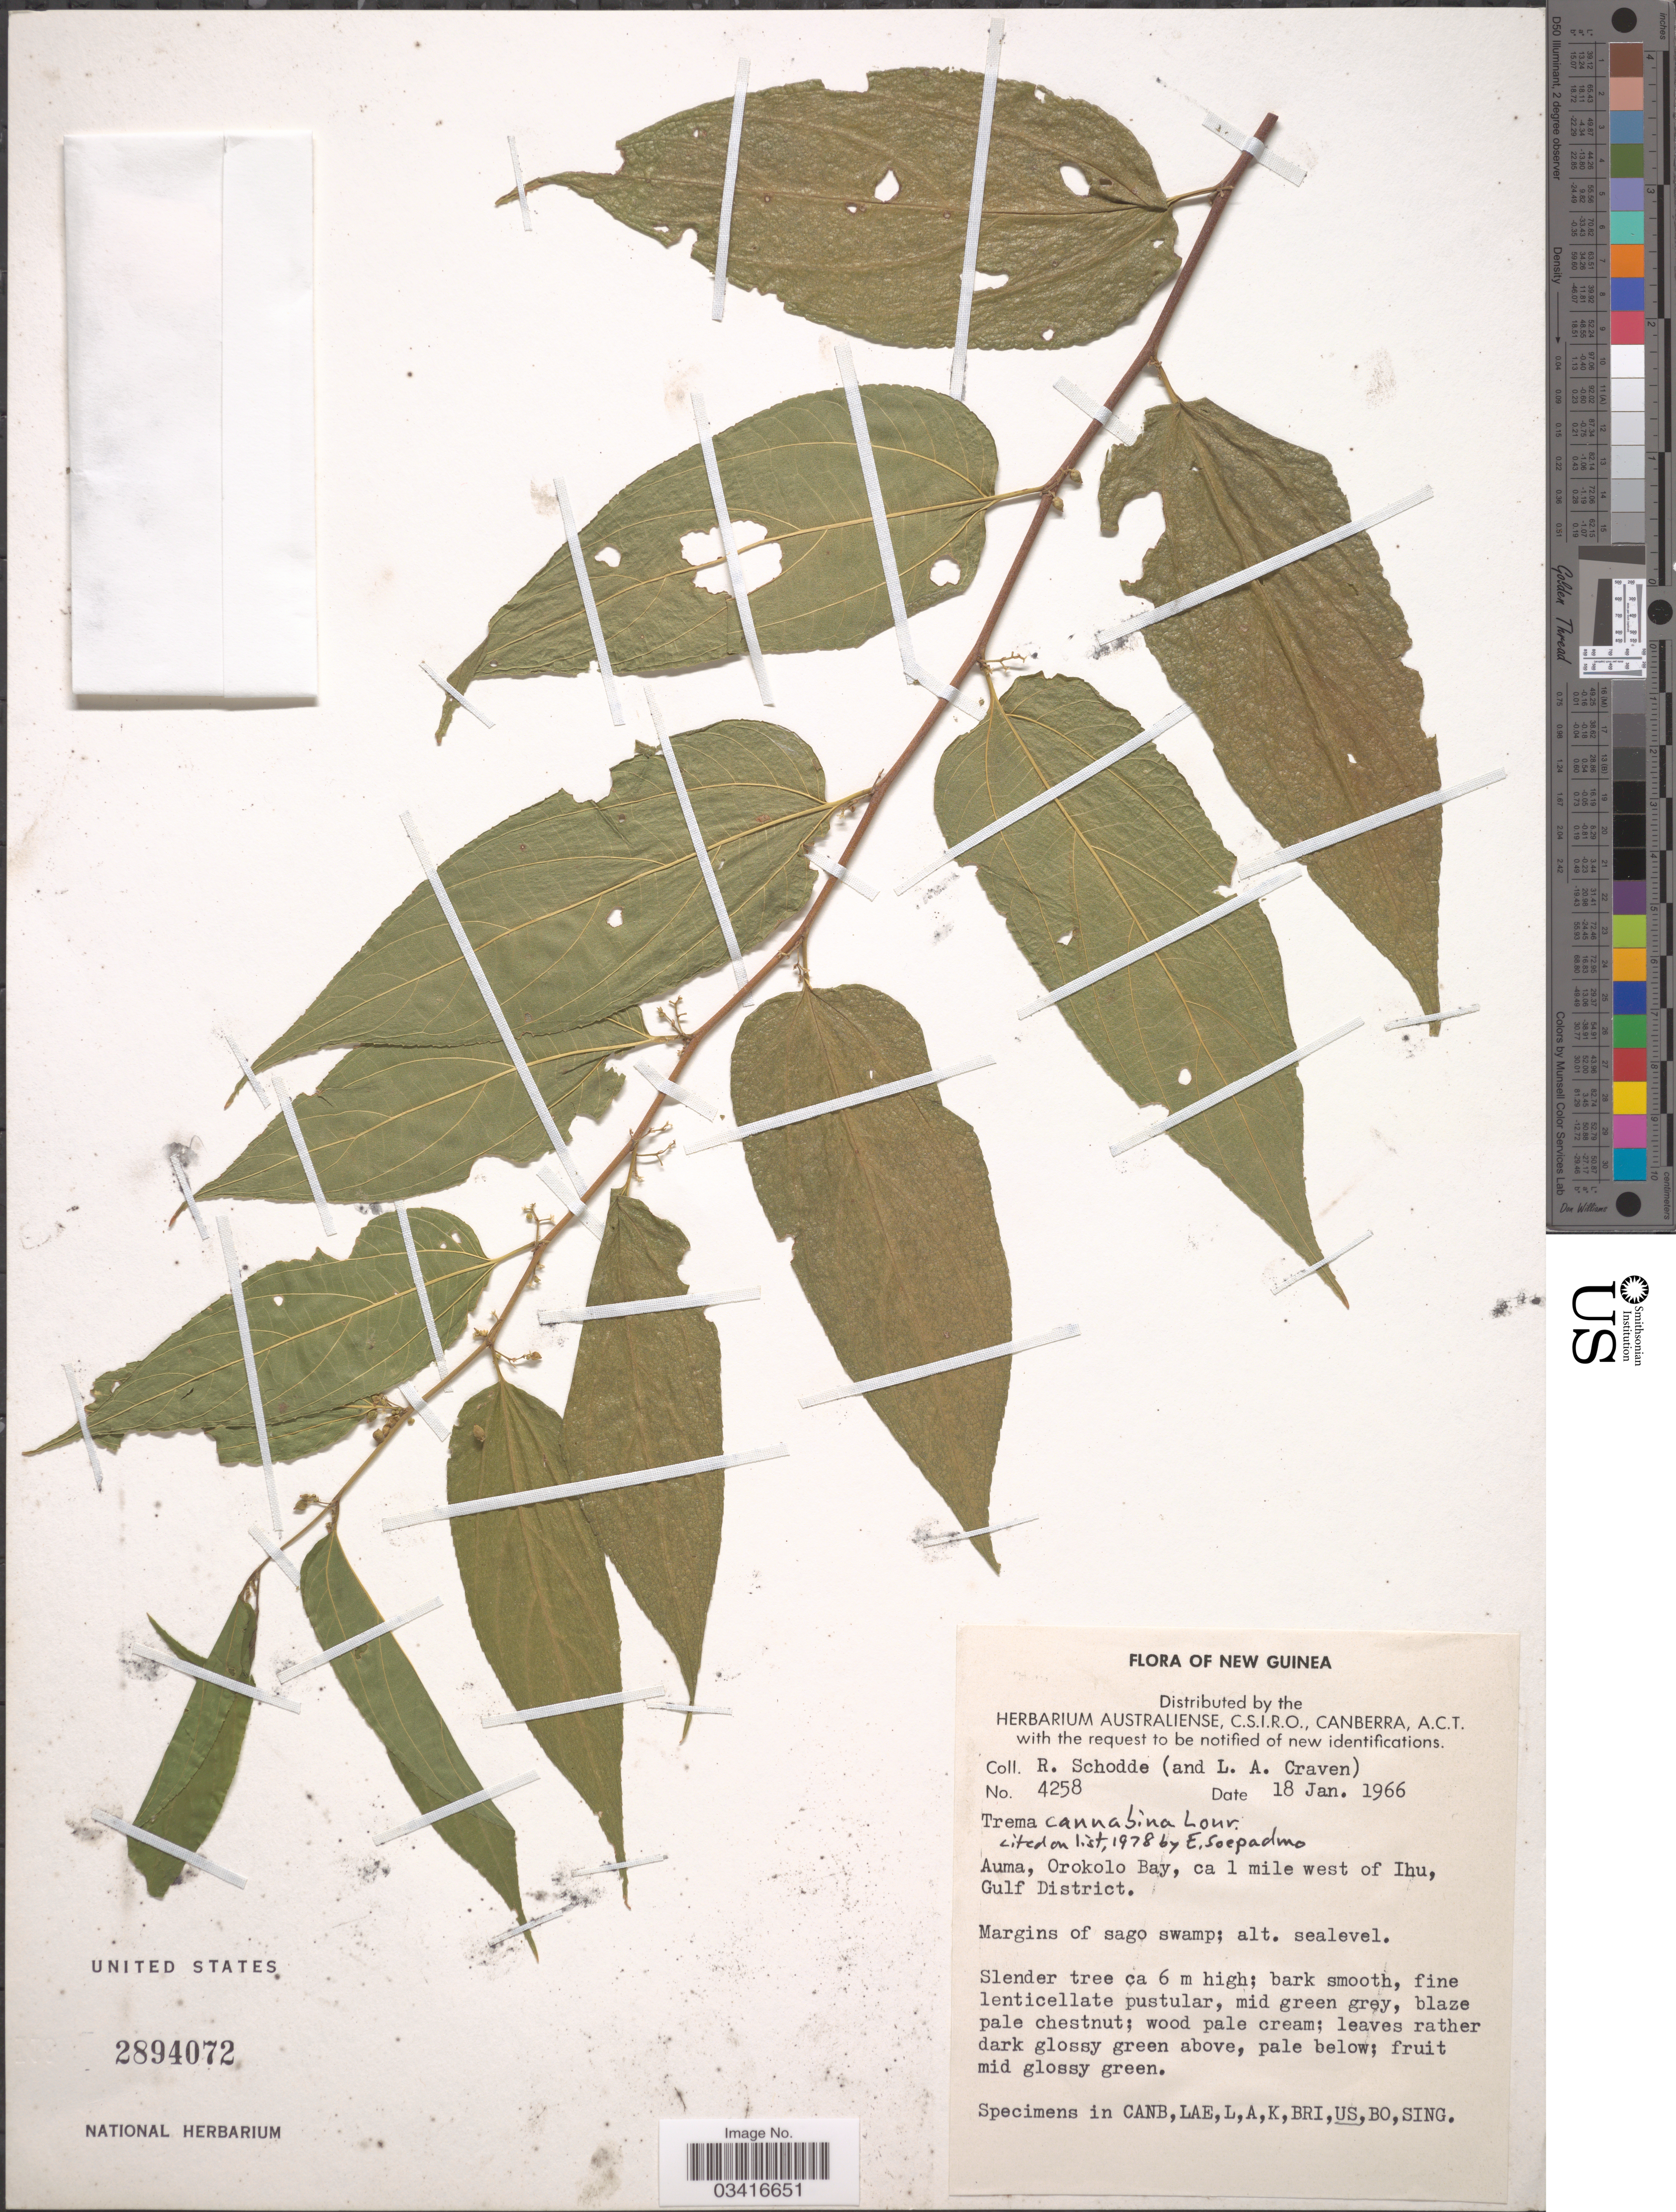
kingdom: Plantae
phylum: Tracheophyta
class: Magnoliopsida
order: Rosales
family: Cannabaceae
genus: Trema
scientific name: Trema cannabina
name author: Lour.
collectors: R. Schodde & L. A. Craven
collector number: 4258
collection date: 1966-01-18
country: Papua New Guinea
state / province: Gulf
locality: New Guinea. Auma, Orokolo Bay, ca 1 mile west of Ihu, Gulf District.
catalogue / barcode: US 2894072